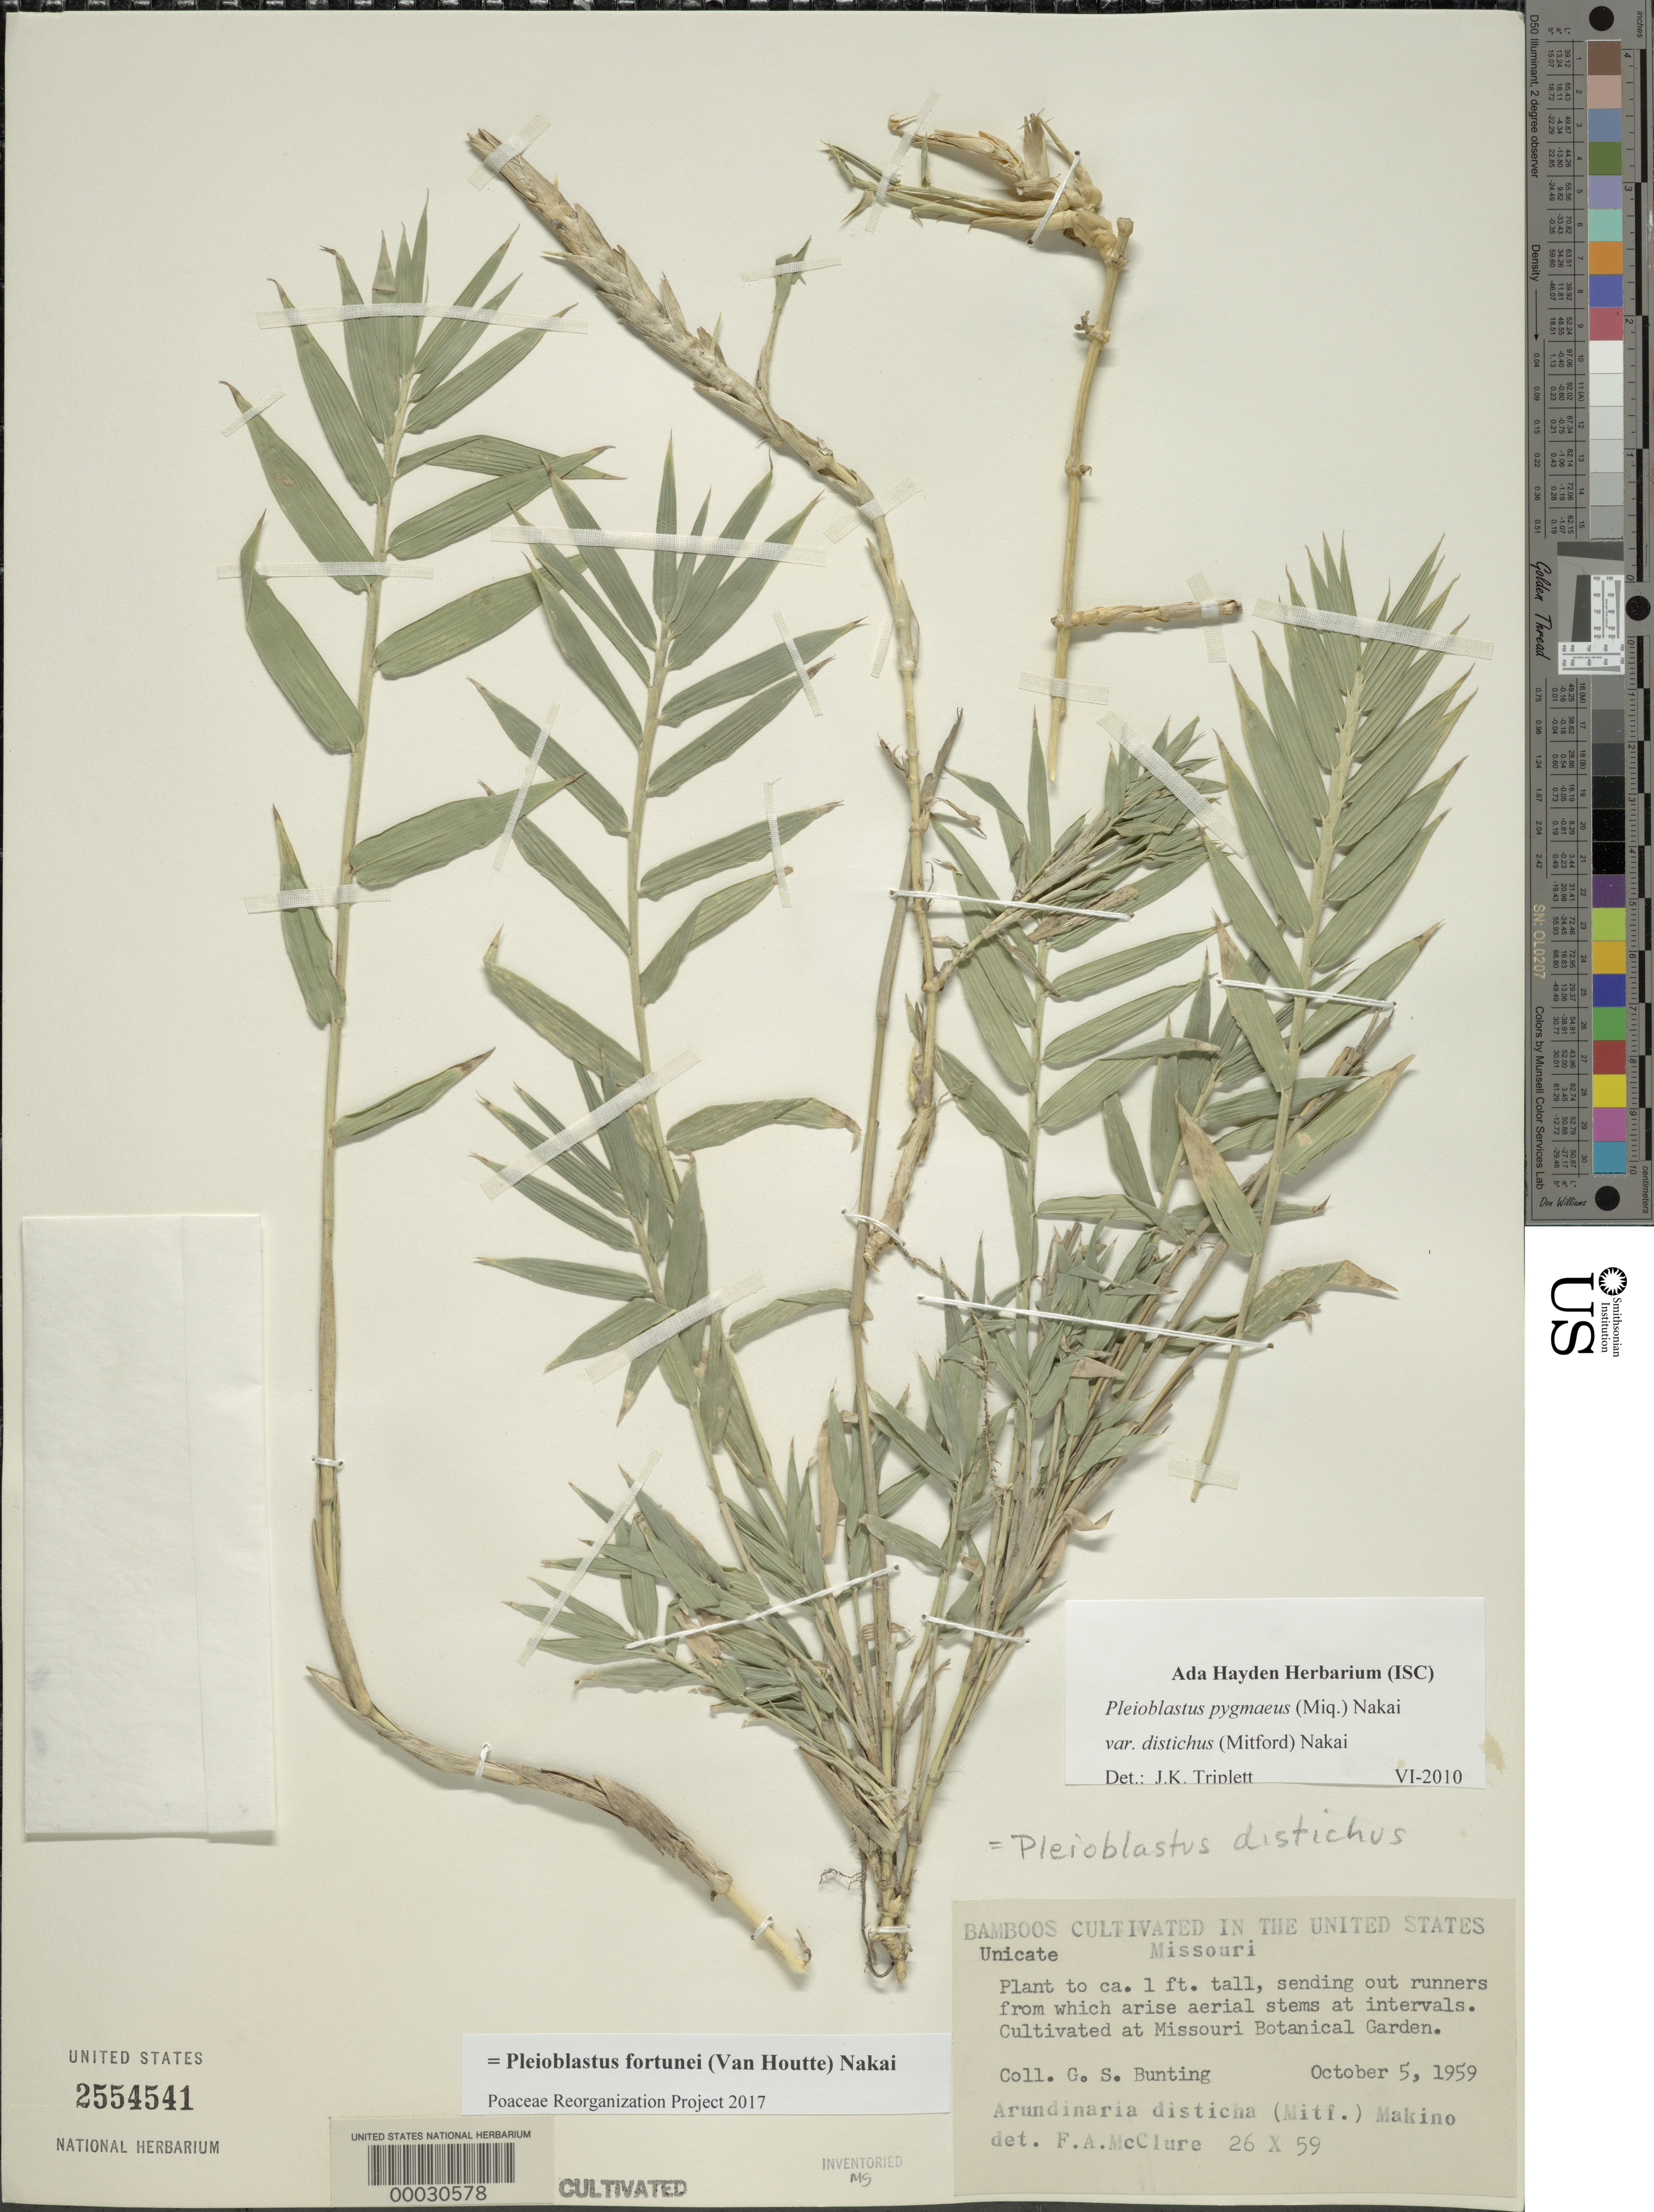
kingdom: Plantae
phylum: Tracheophyta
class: Liliopsida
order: Poales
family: Poaceae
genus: Pleioblastus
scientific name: Pleioblastus fortunei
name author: (Van Houtte) Nakai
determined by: Poaceae Reorganization Project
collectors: G. S. Bunting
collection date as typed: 05 Oct 1959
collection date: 1959-10-05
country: United States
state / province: Missouri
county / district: Saint Louis City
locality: Missouri botanical gardens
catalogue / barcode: US 2554541